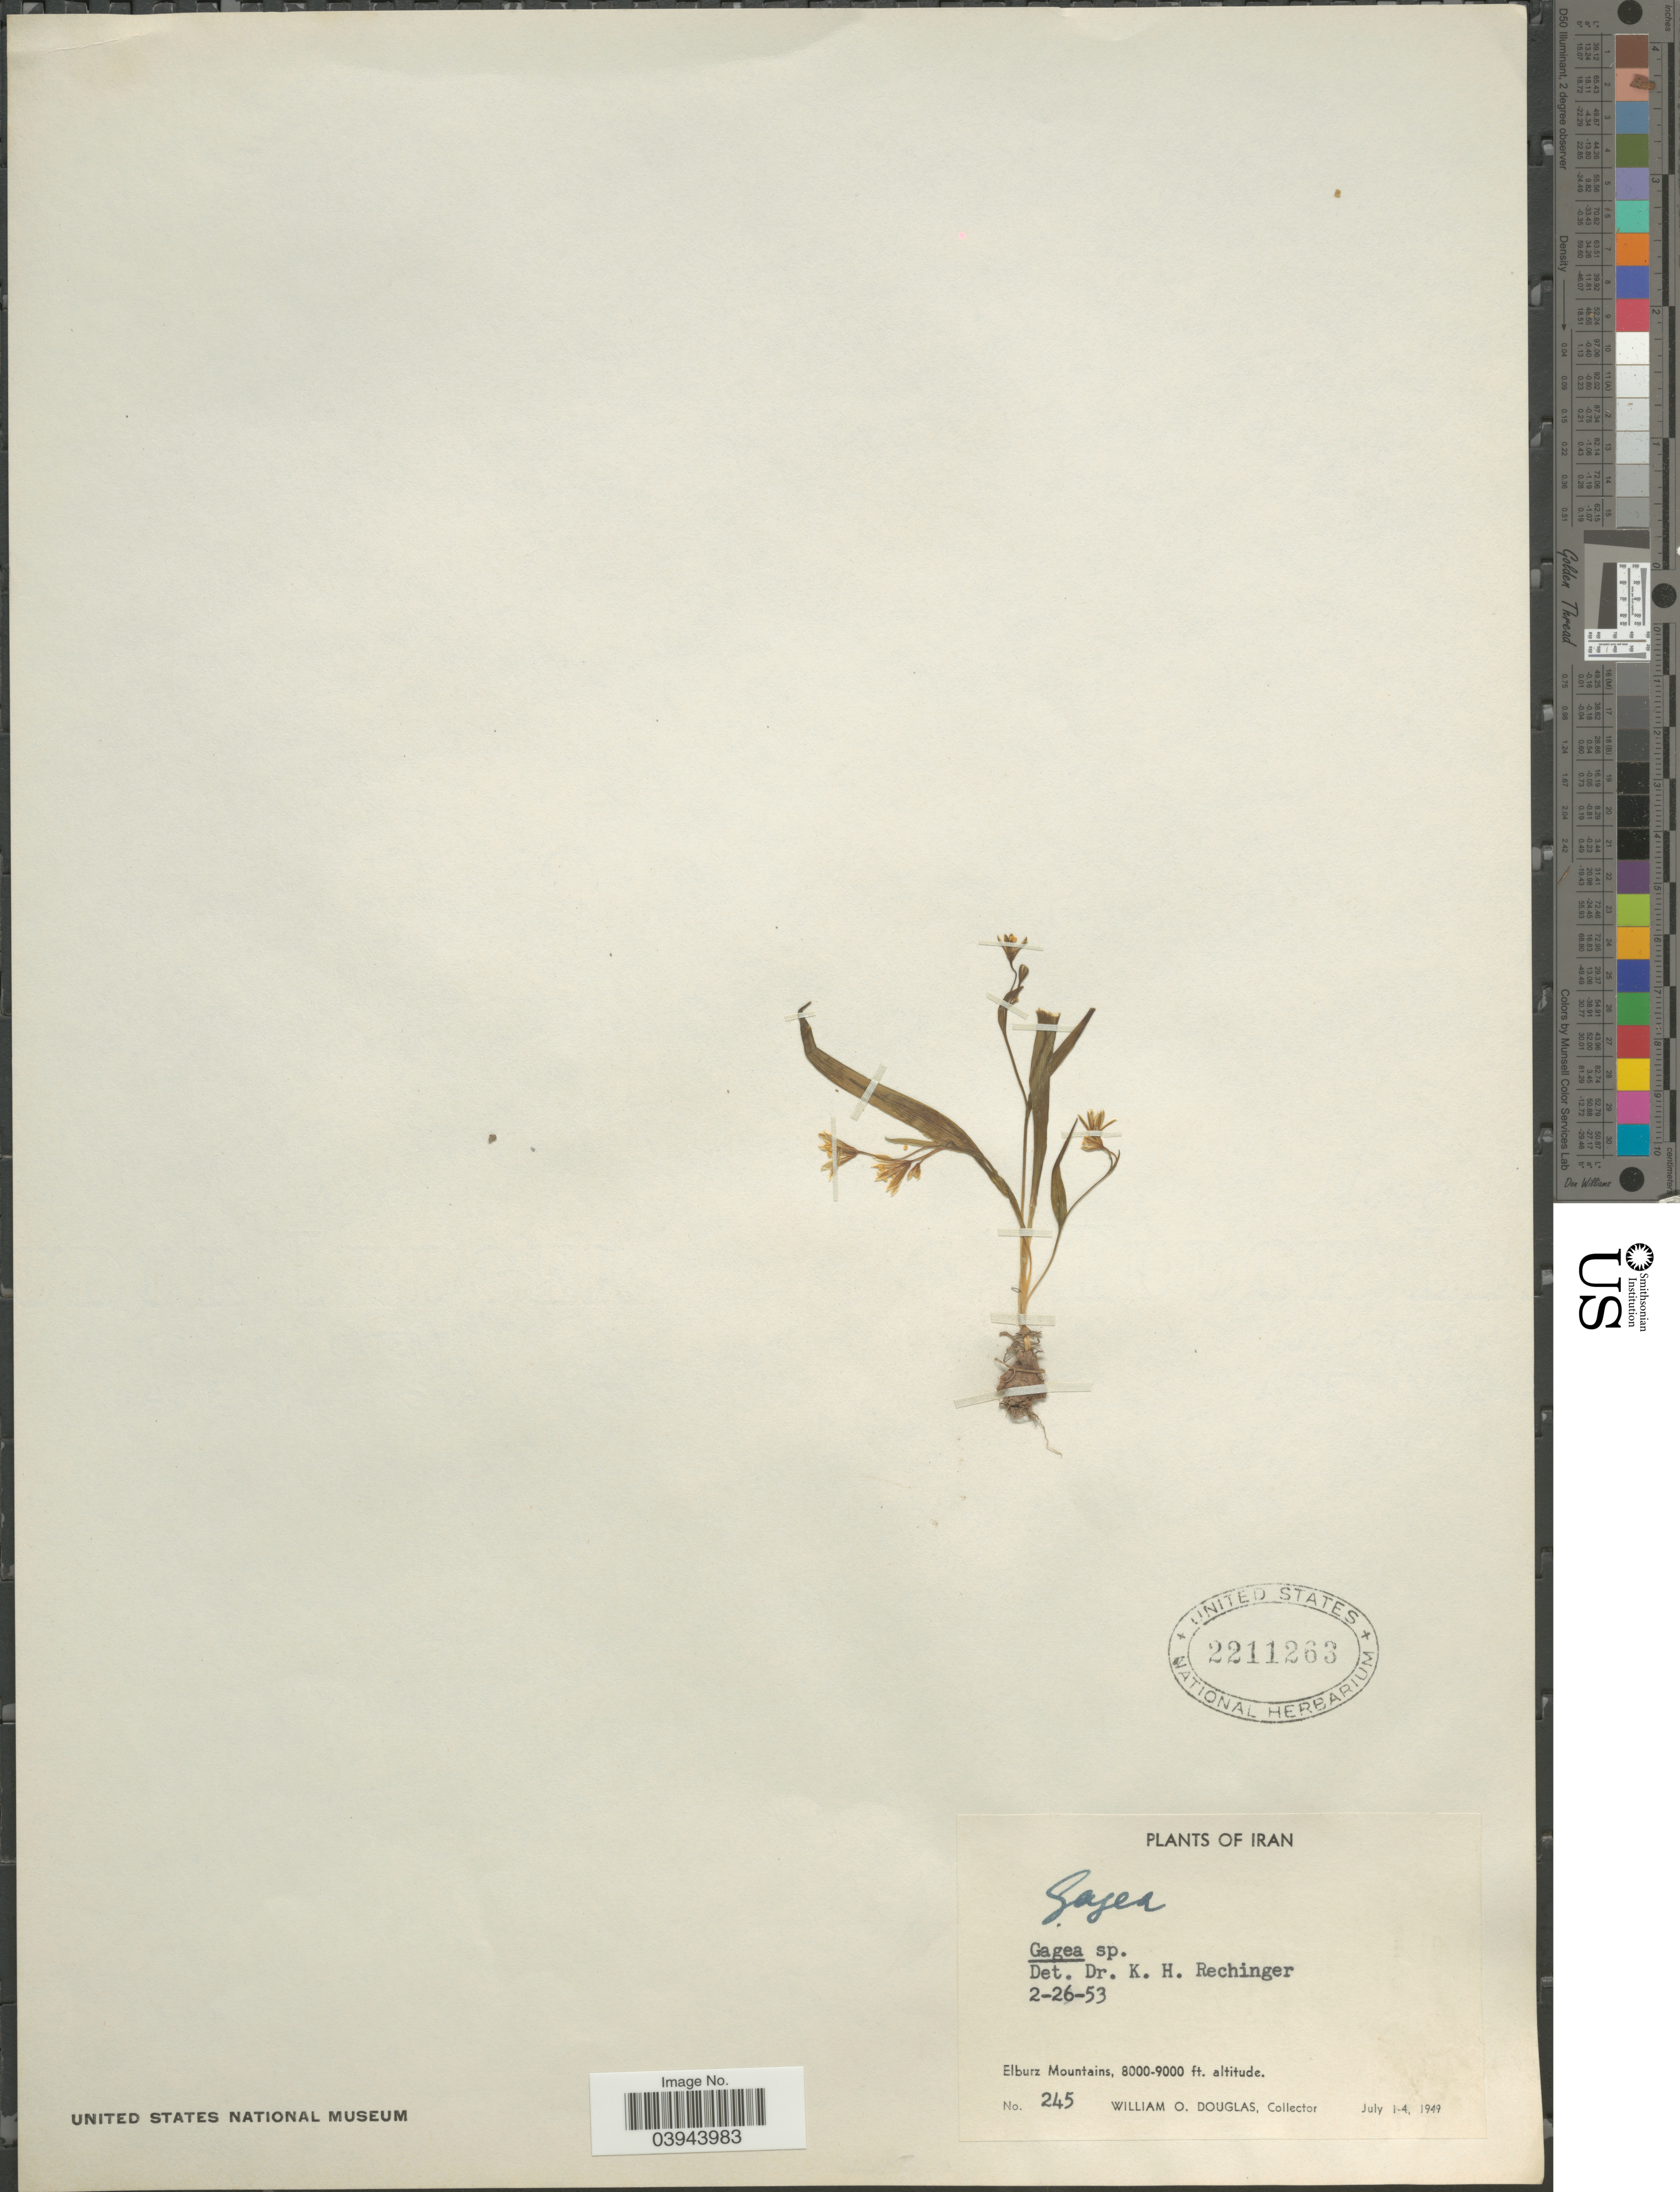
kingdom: Plantae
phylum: Tracheophyta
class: Liliopsida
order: Liliales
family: Liliaceae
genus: Gagea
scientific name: Gagea sp.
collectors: W. Douglas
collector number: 245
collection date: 1949-07-01/1949-07-04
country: Iran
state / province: Alborz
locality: Elburz Mountains.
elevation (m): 2438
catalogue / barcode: US 2211263